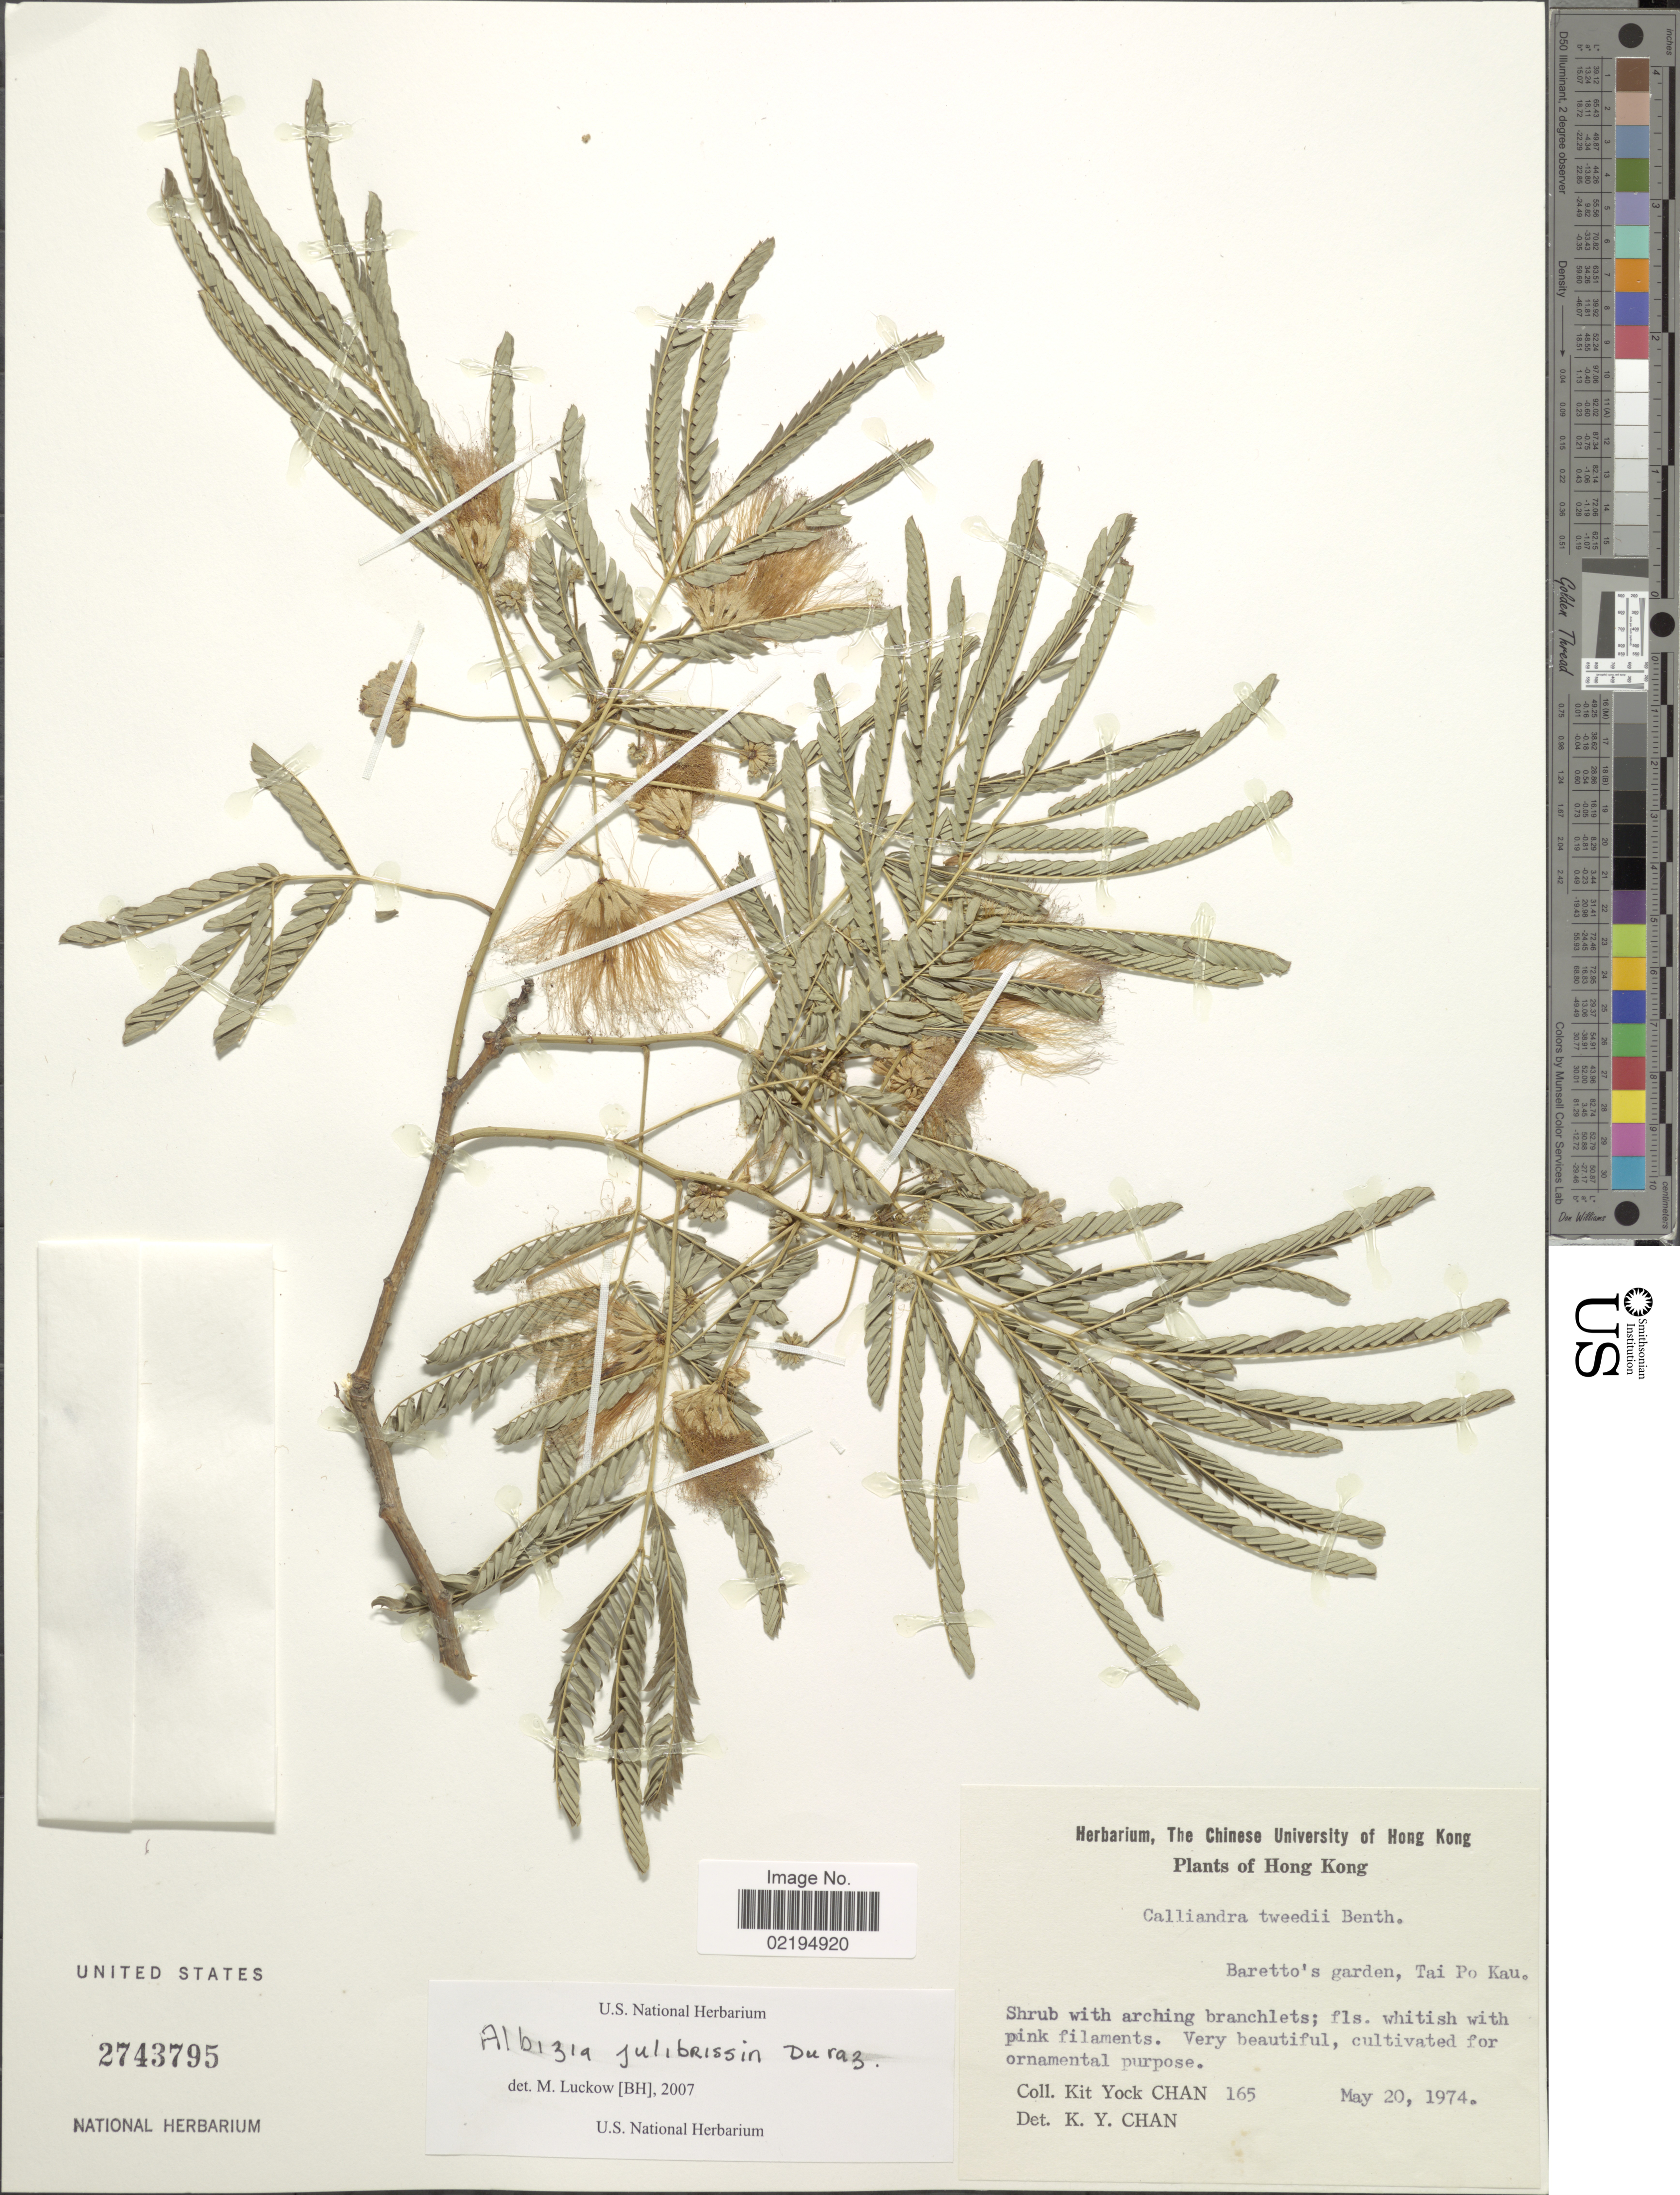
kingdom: Plantae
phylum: Tracheophyta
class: Magnoliopsida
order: Fabales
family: Fabaceae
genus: Albizia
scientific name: Albizia julibrissin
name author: Durazz.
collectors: K. Chan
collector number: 165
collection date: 1974-05-20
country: China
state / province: Hong Kong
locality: Baretto's garden, Tai Po Kau, cultivated for ornamental purpose.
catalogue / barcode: US 2743795